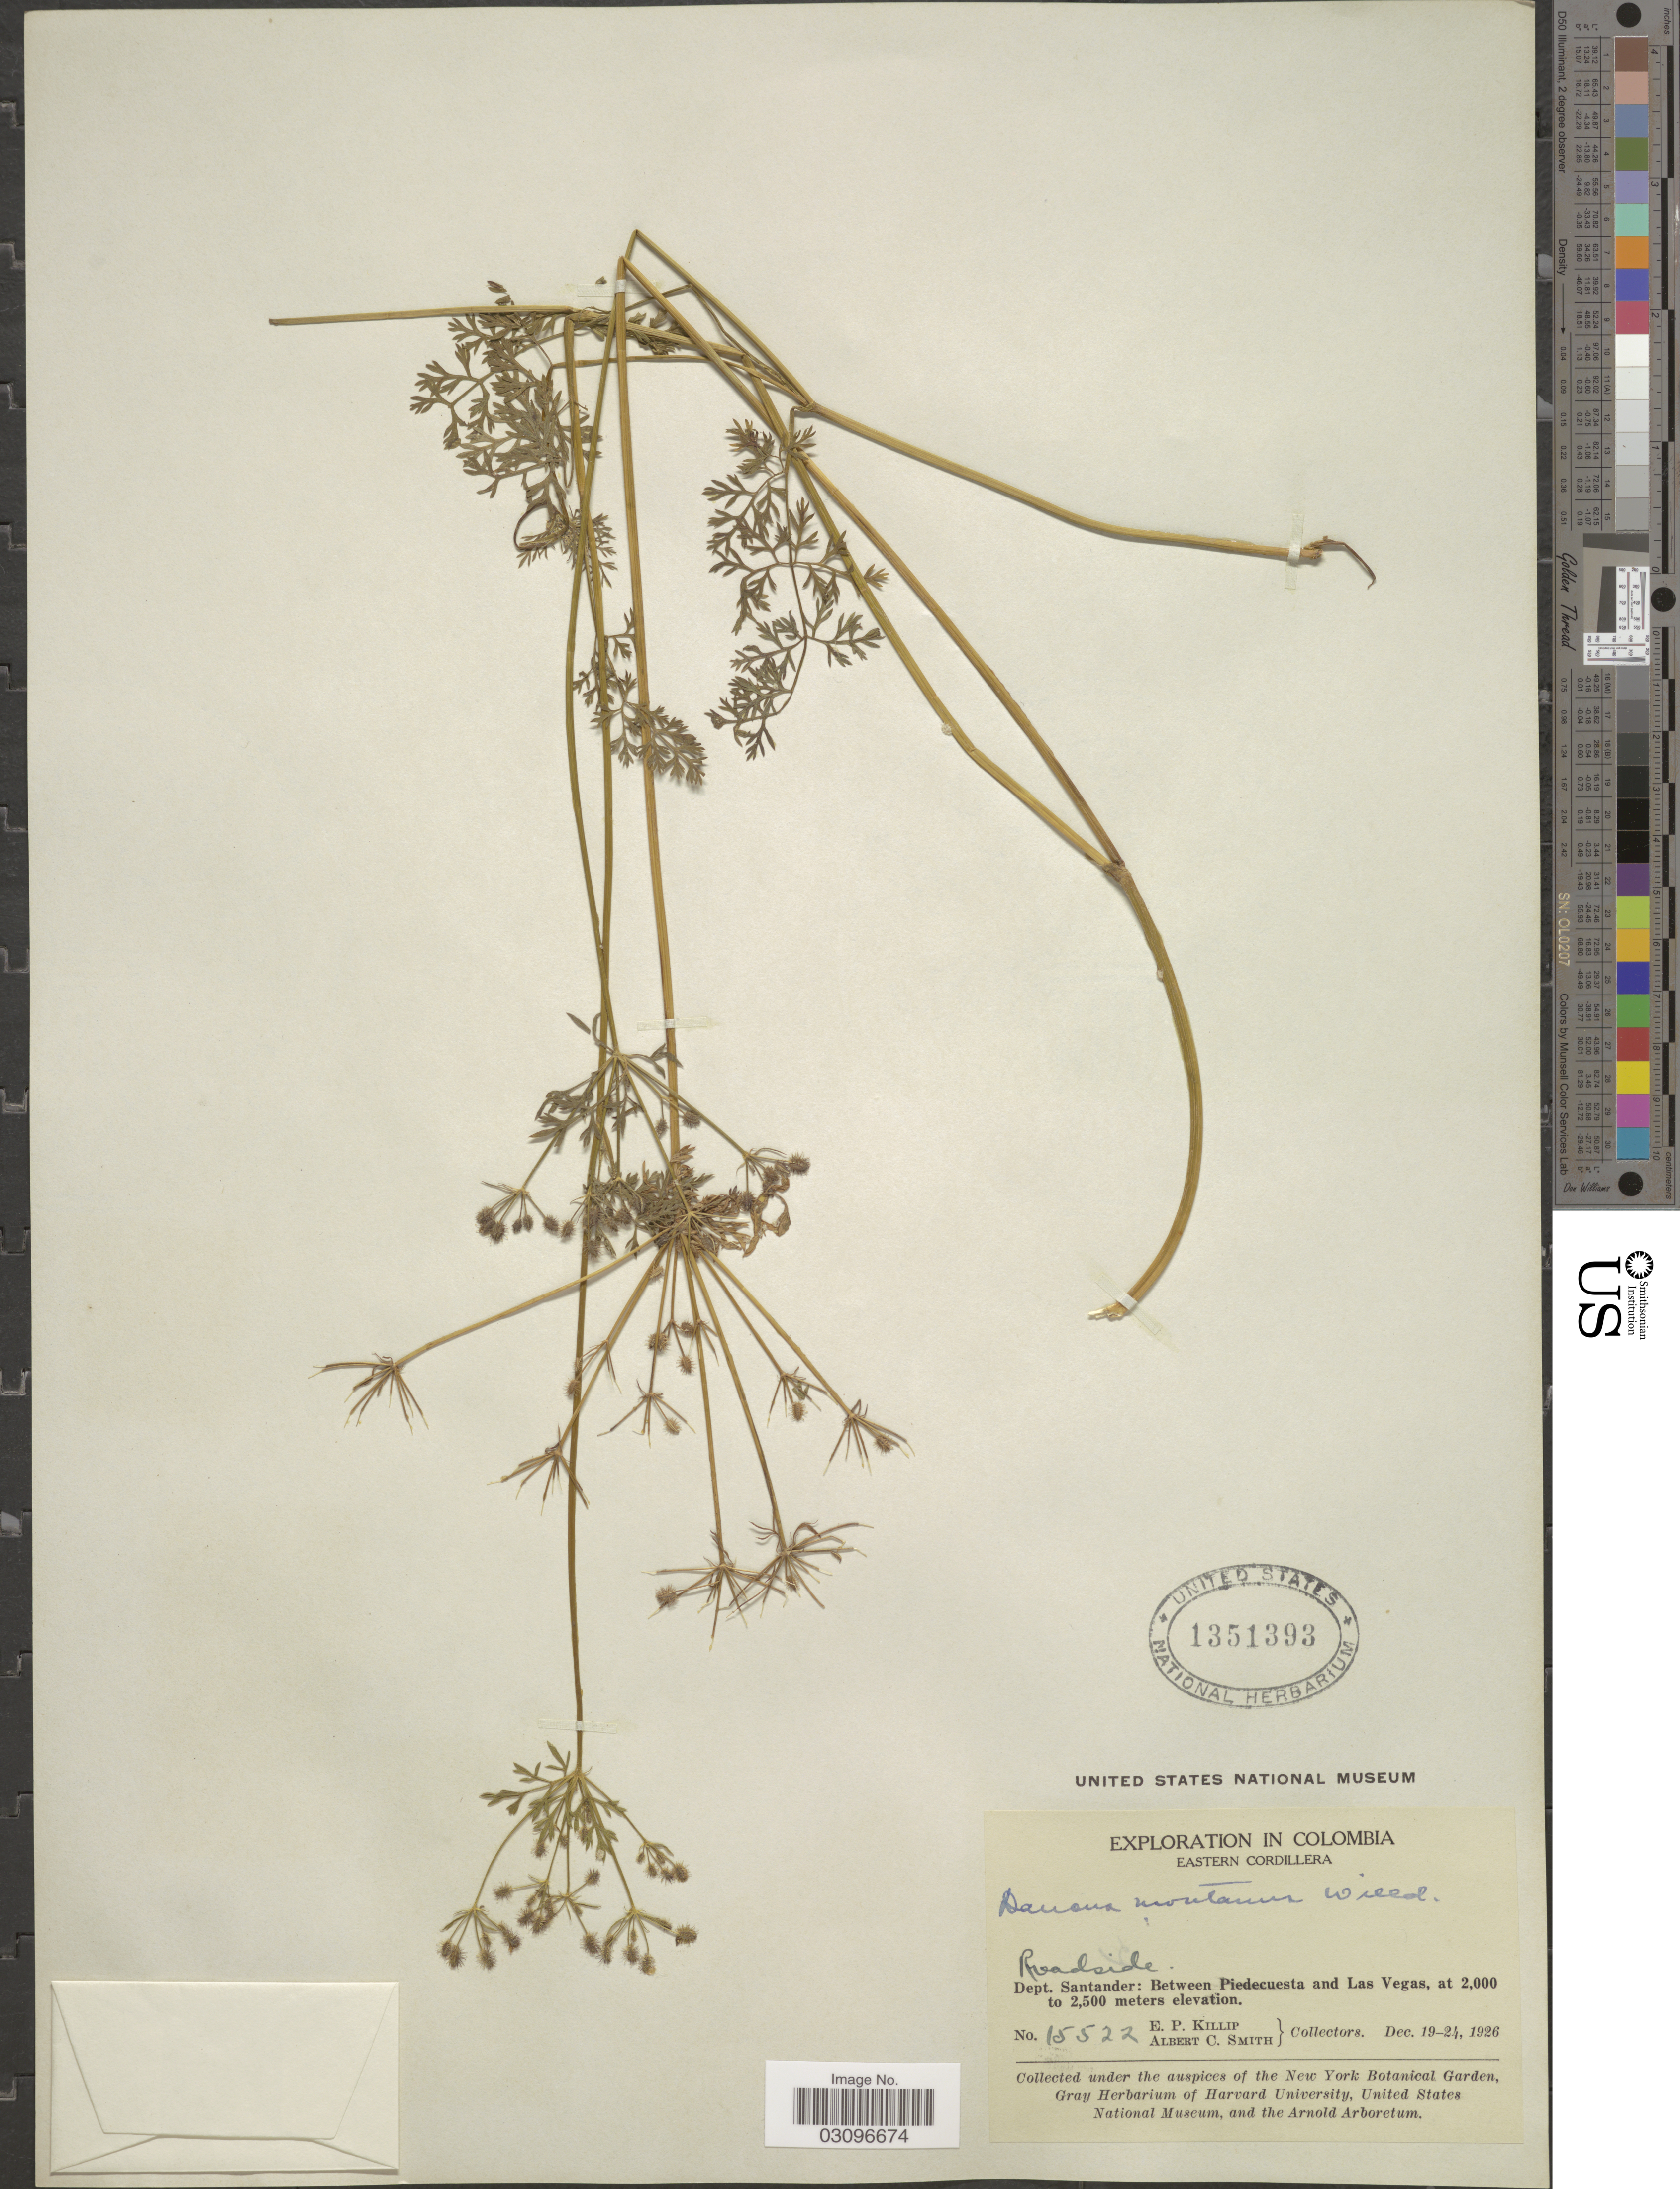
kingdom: Plantae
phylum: Tracheophyta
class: Magnoliopsida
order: Apiales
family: Apiaceae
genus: Daucus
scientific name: Daucus montanus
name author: Humb. & Bonpl. ex Spreng.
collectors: E. P. Killip & A. C. Smith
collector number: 15522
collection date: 1926-12-19/1926-12-24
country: Colombia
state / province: Santander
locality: Eastern Cordillera. Dept. Santander: Between Piedecuesta and Las Vegas.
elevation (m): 2000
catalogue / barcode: US 1351393